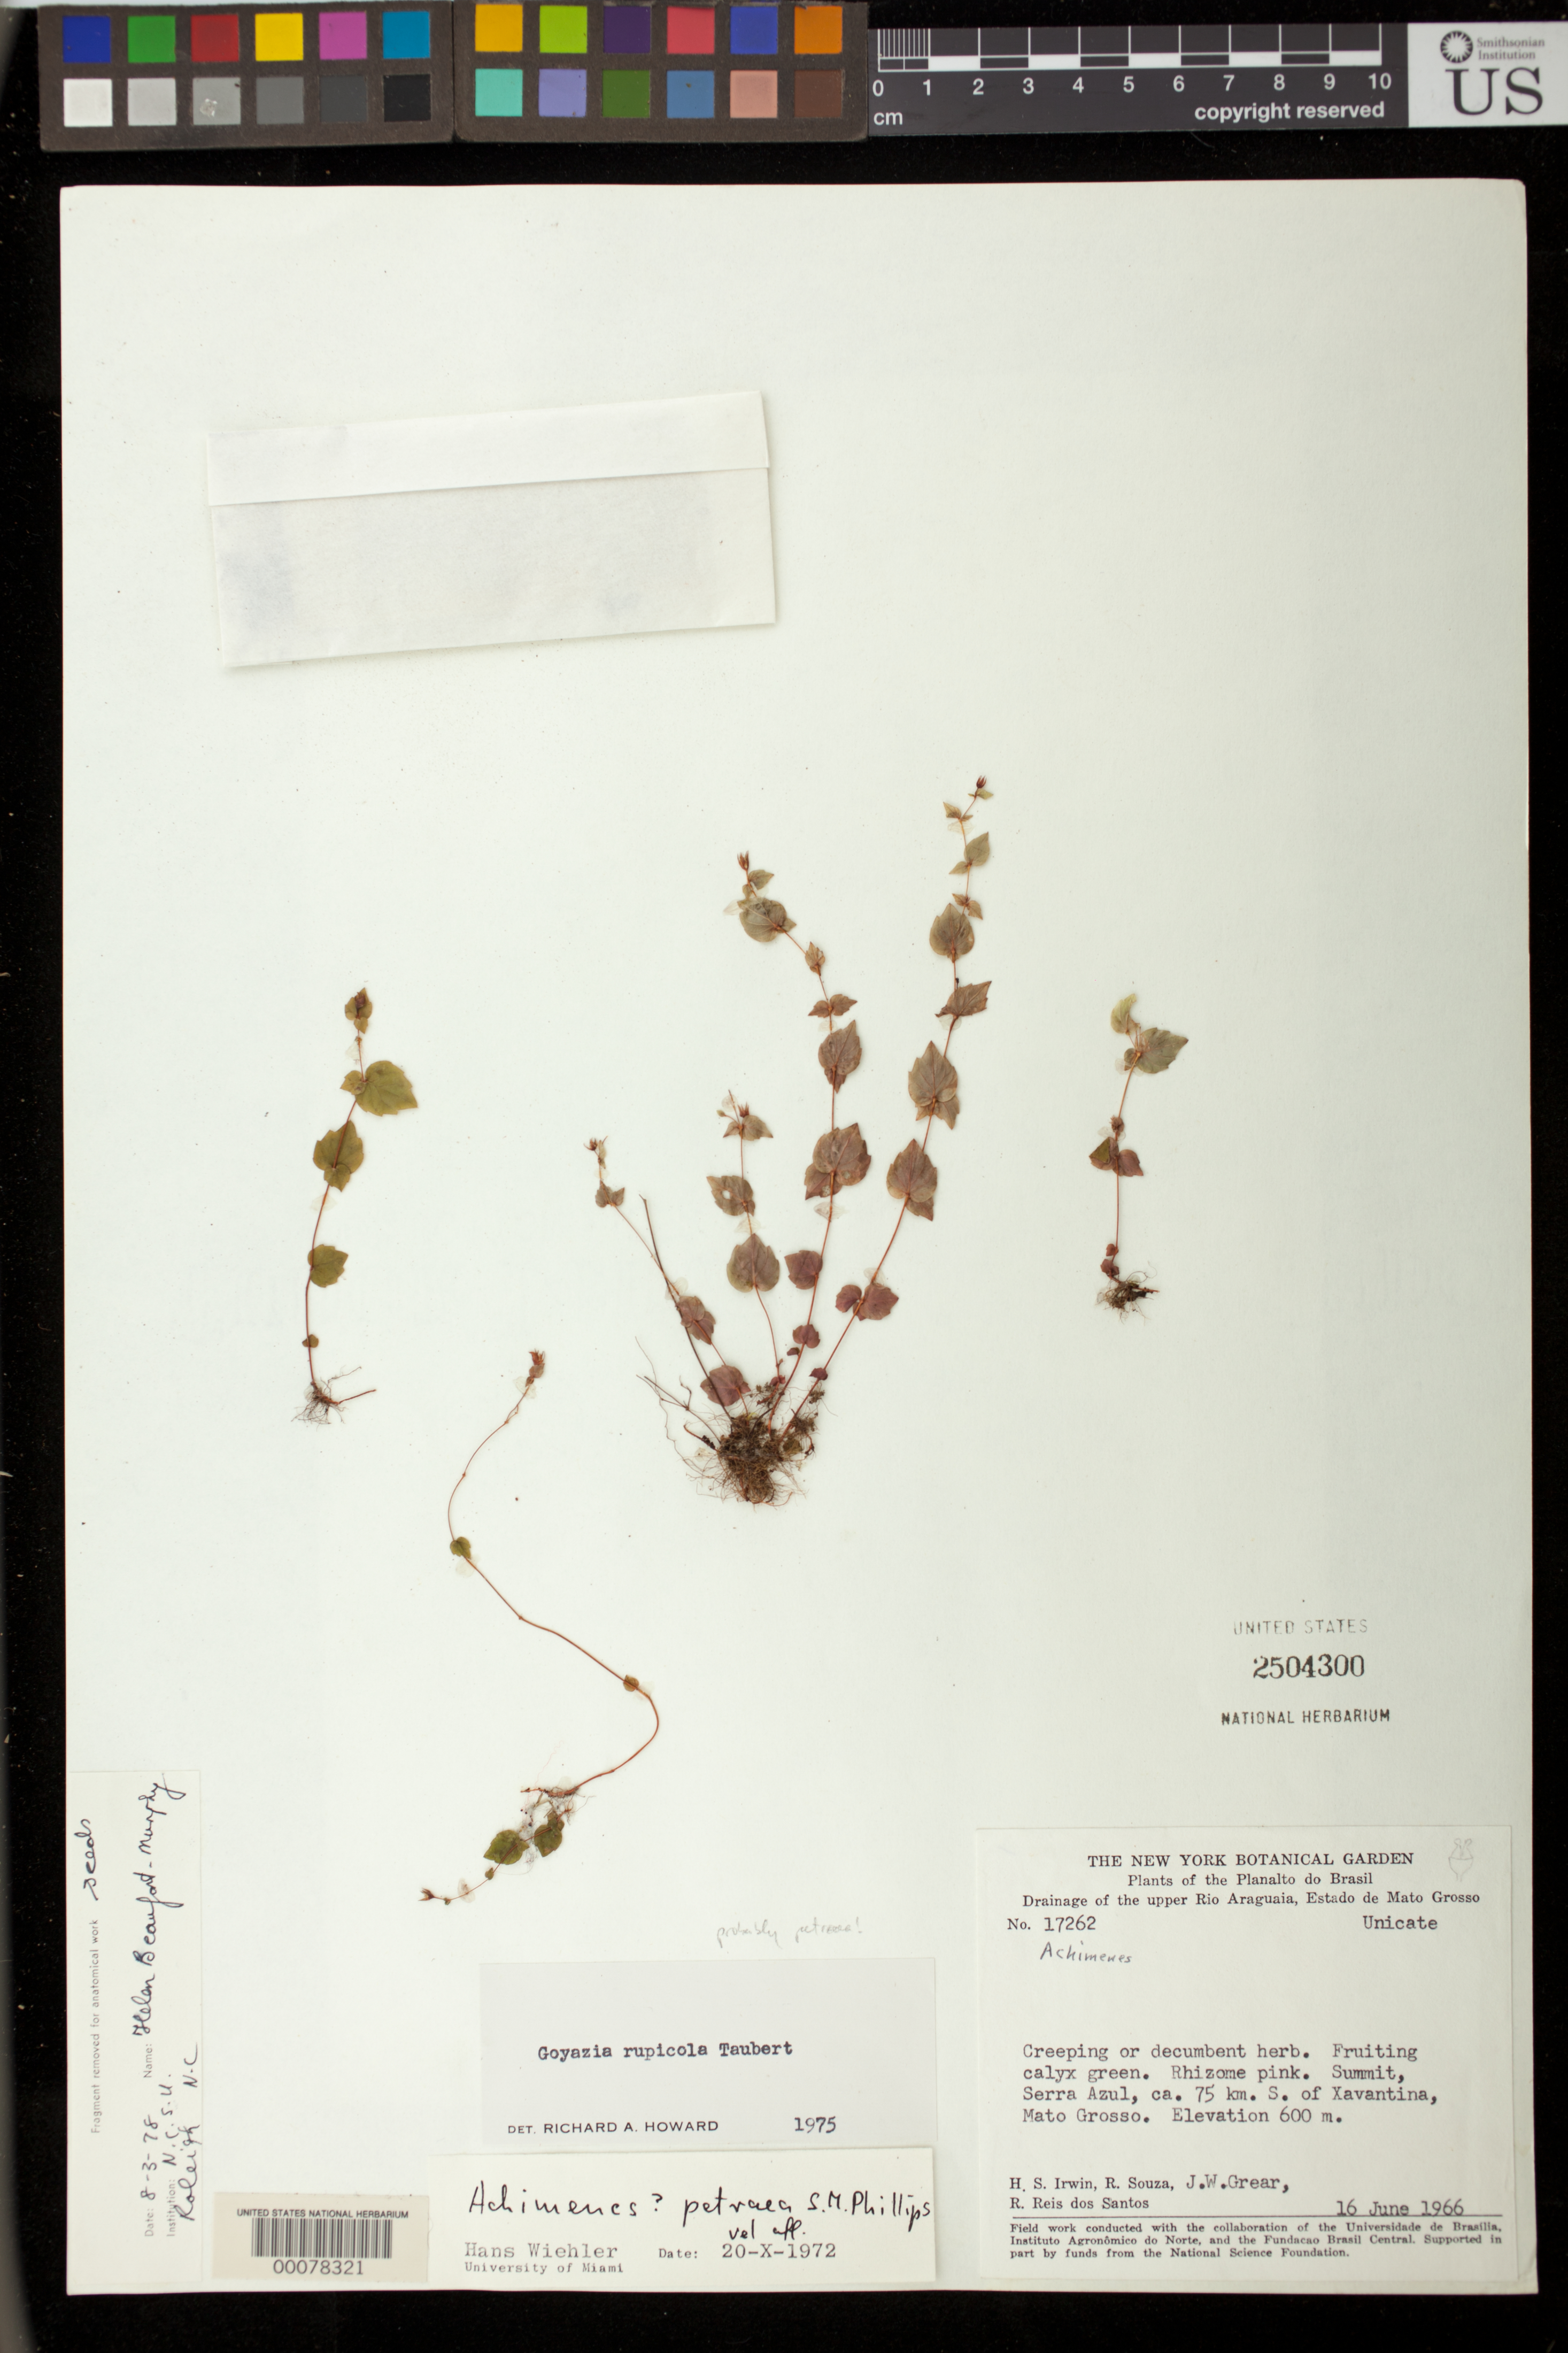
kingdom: Plantae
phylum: Tracheophyta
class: Magnoliopsida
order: Lamiales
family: Gesneriaceae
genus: Goyazia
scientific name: Goyazia rupicola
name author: Taub.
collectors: H. Irwin & et al.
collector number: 17262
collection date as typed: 16 Jun 1966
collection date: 1966-06-16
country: Brazil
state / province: Mato Grosso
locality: Summit, Serra Azul, about 75 km S of Xavantina, Mato Grosso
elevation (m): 600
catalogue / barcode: US 2504300